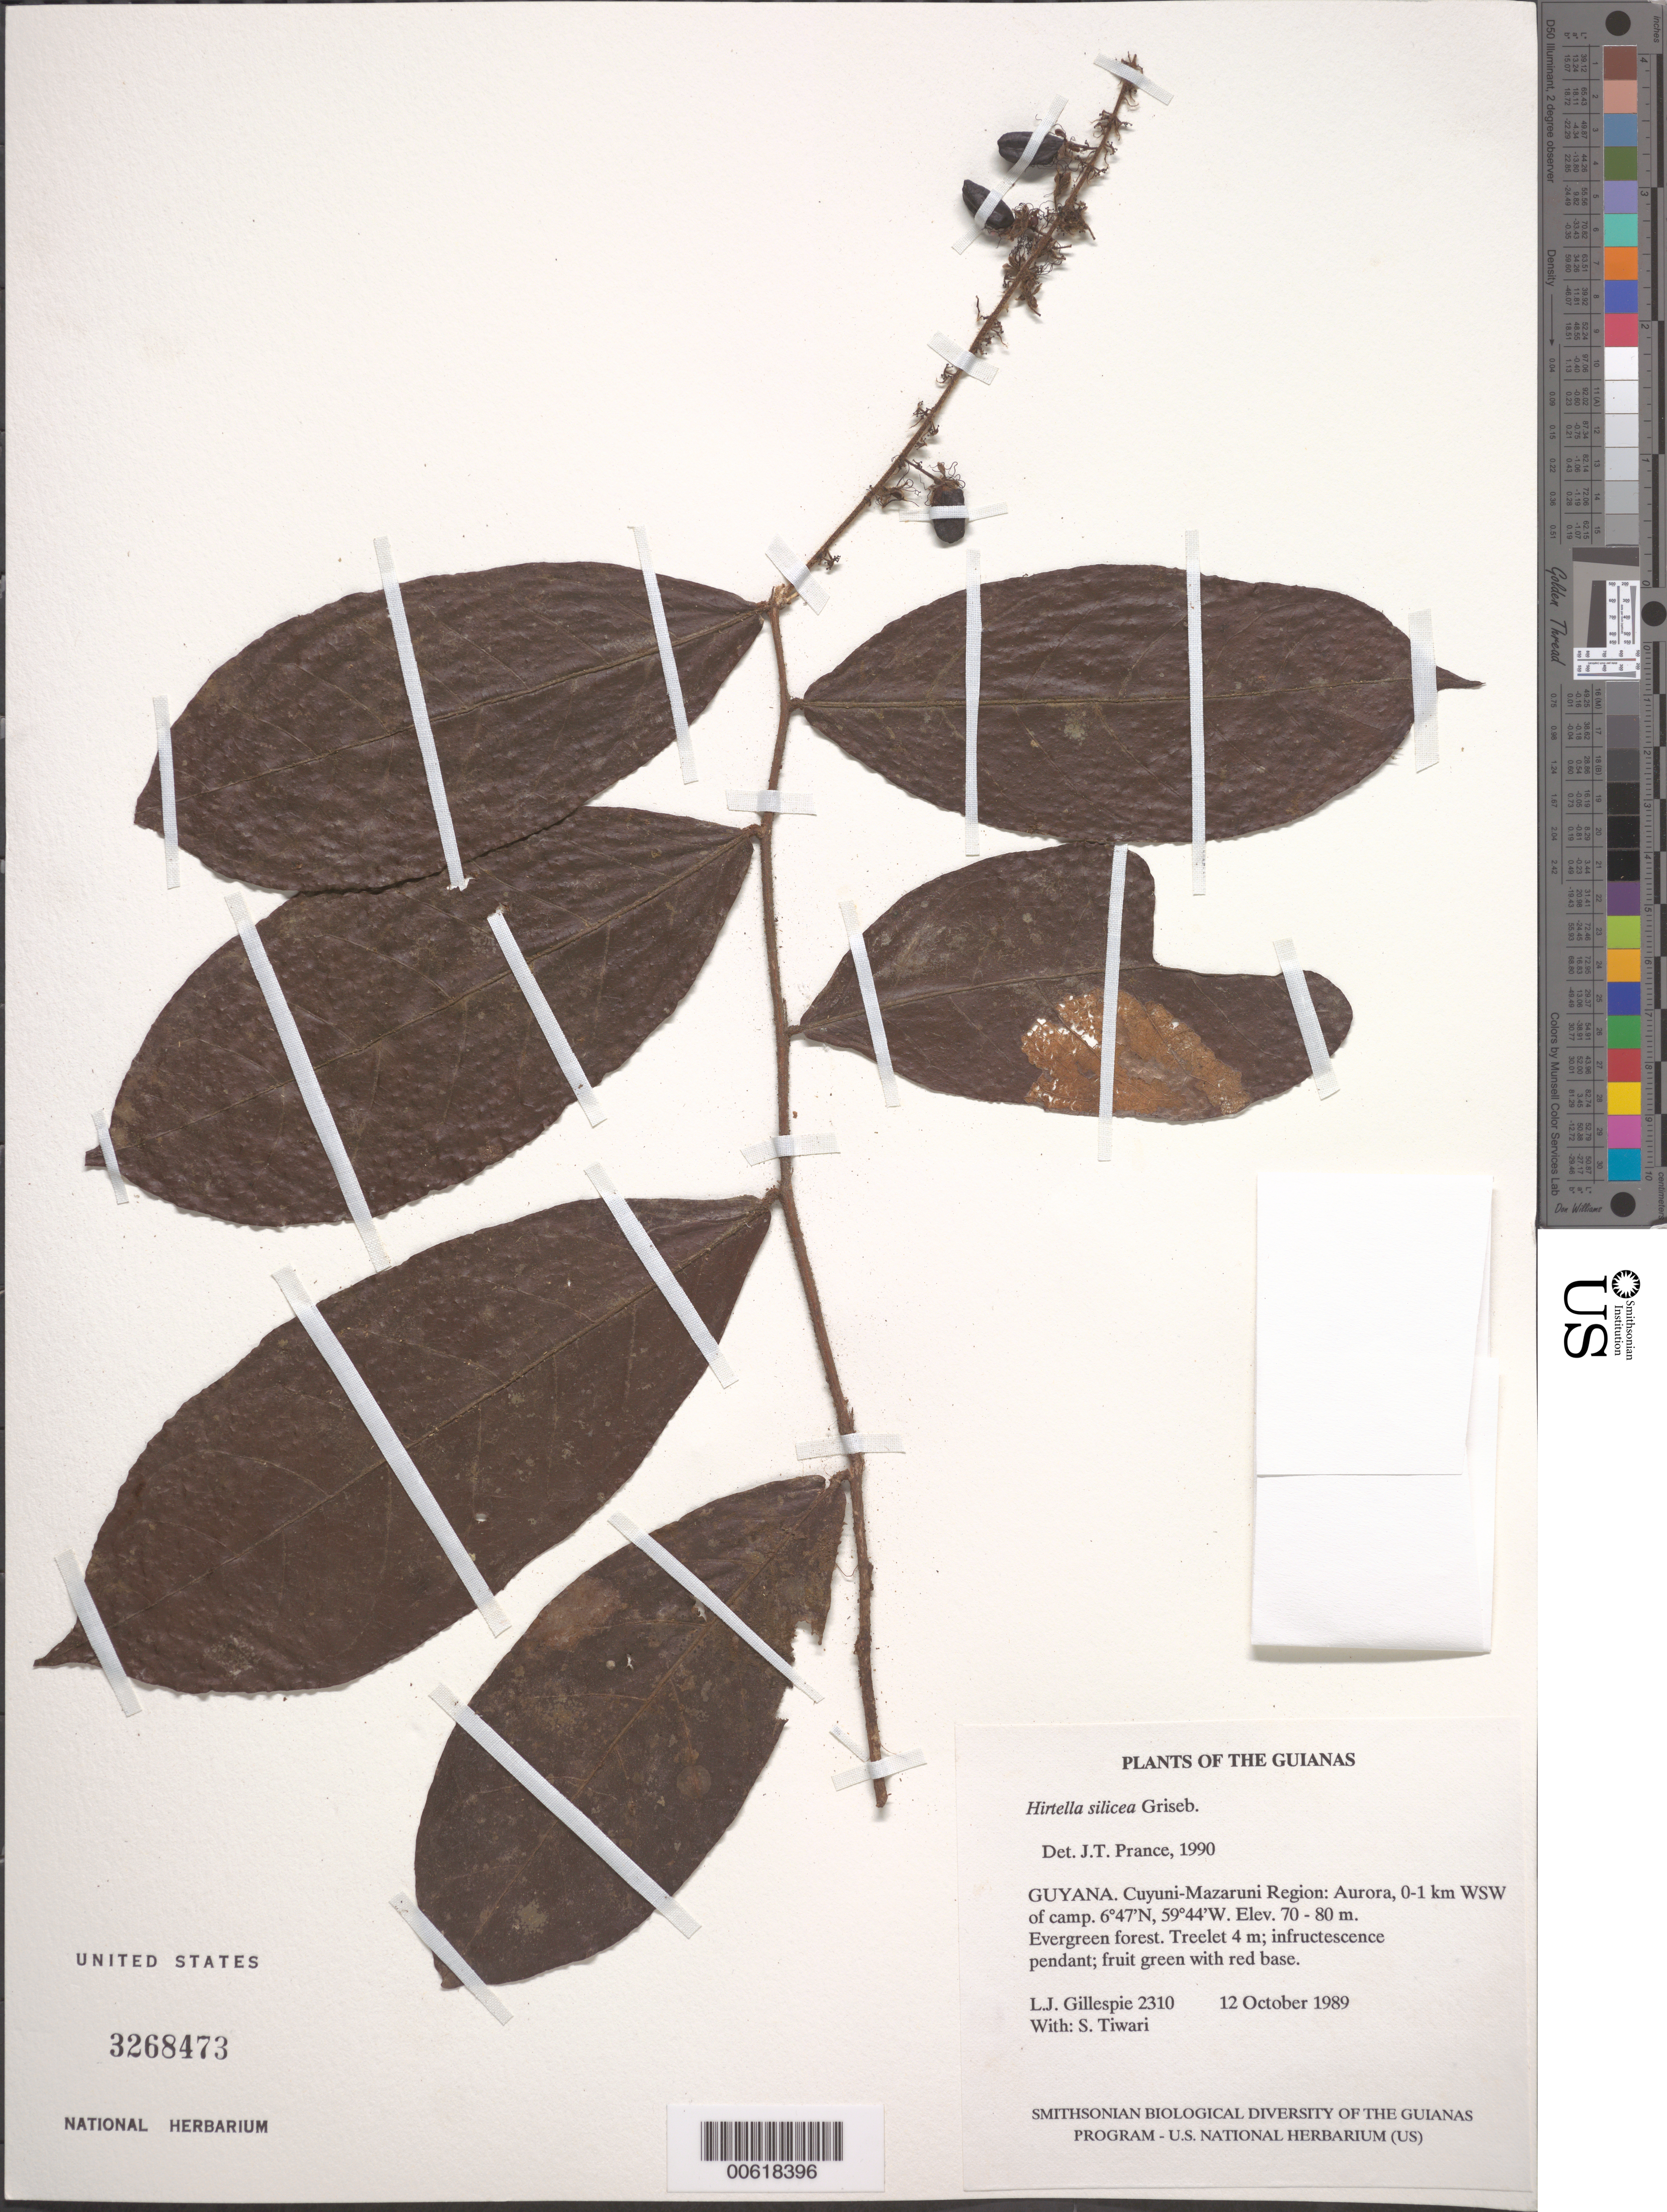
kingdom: Plantae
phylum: Tracheophyta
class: Magnoliopsida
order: Malpighiales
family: Chrysobalanaceae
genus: Hirtella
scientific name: Hirtella silicea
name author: Griseb.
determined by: Prance, G. T.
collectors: L. J. Gillespie & S. Tiwari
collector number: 2310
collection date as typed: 12 October 1989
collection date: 1989-10-12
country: Guyana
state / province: Cuyuni-Mazaruni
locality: Aurora, 0-1 km WSW of camp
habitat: Evergreen forest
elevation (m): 70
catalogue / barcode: US 3268473